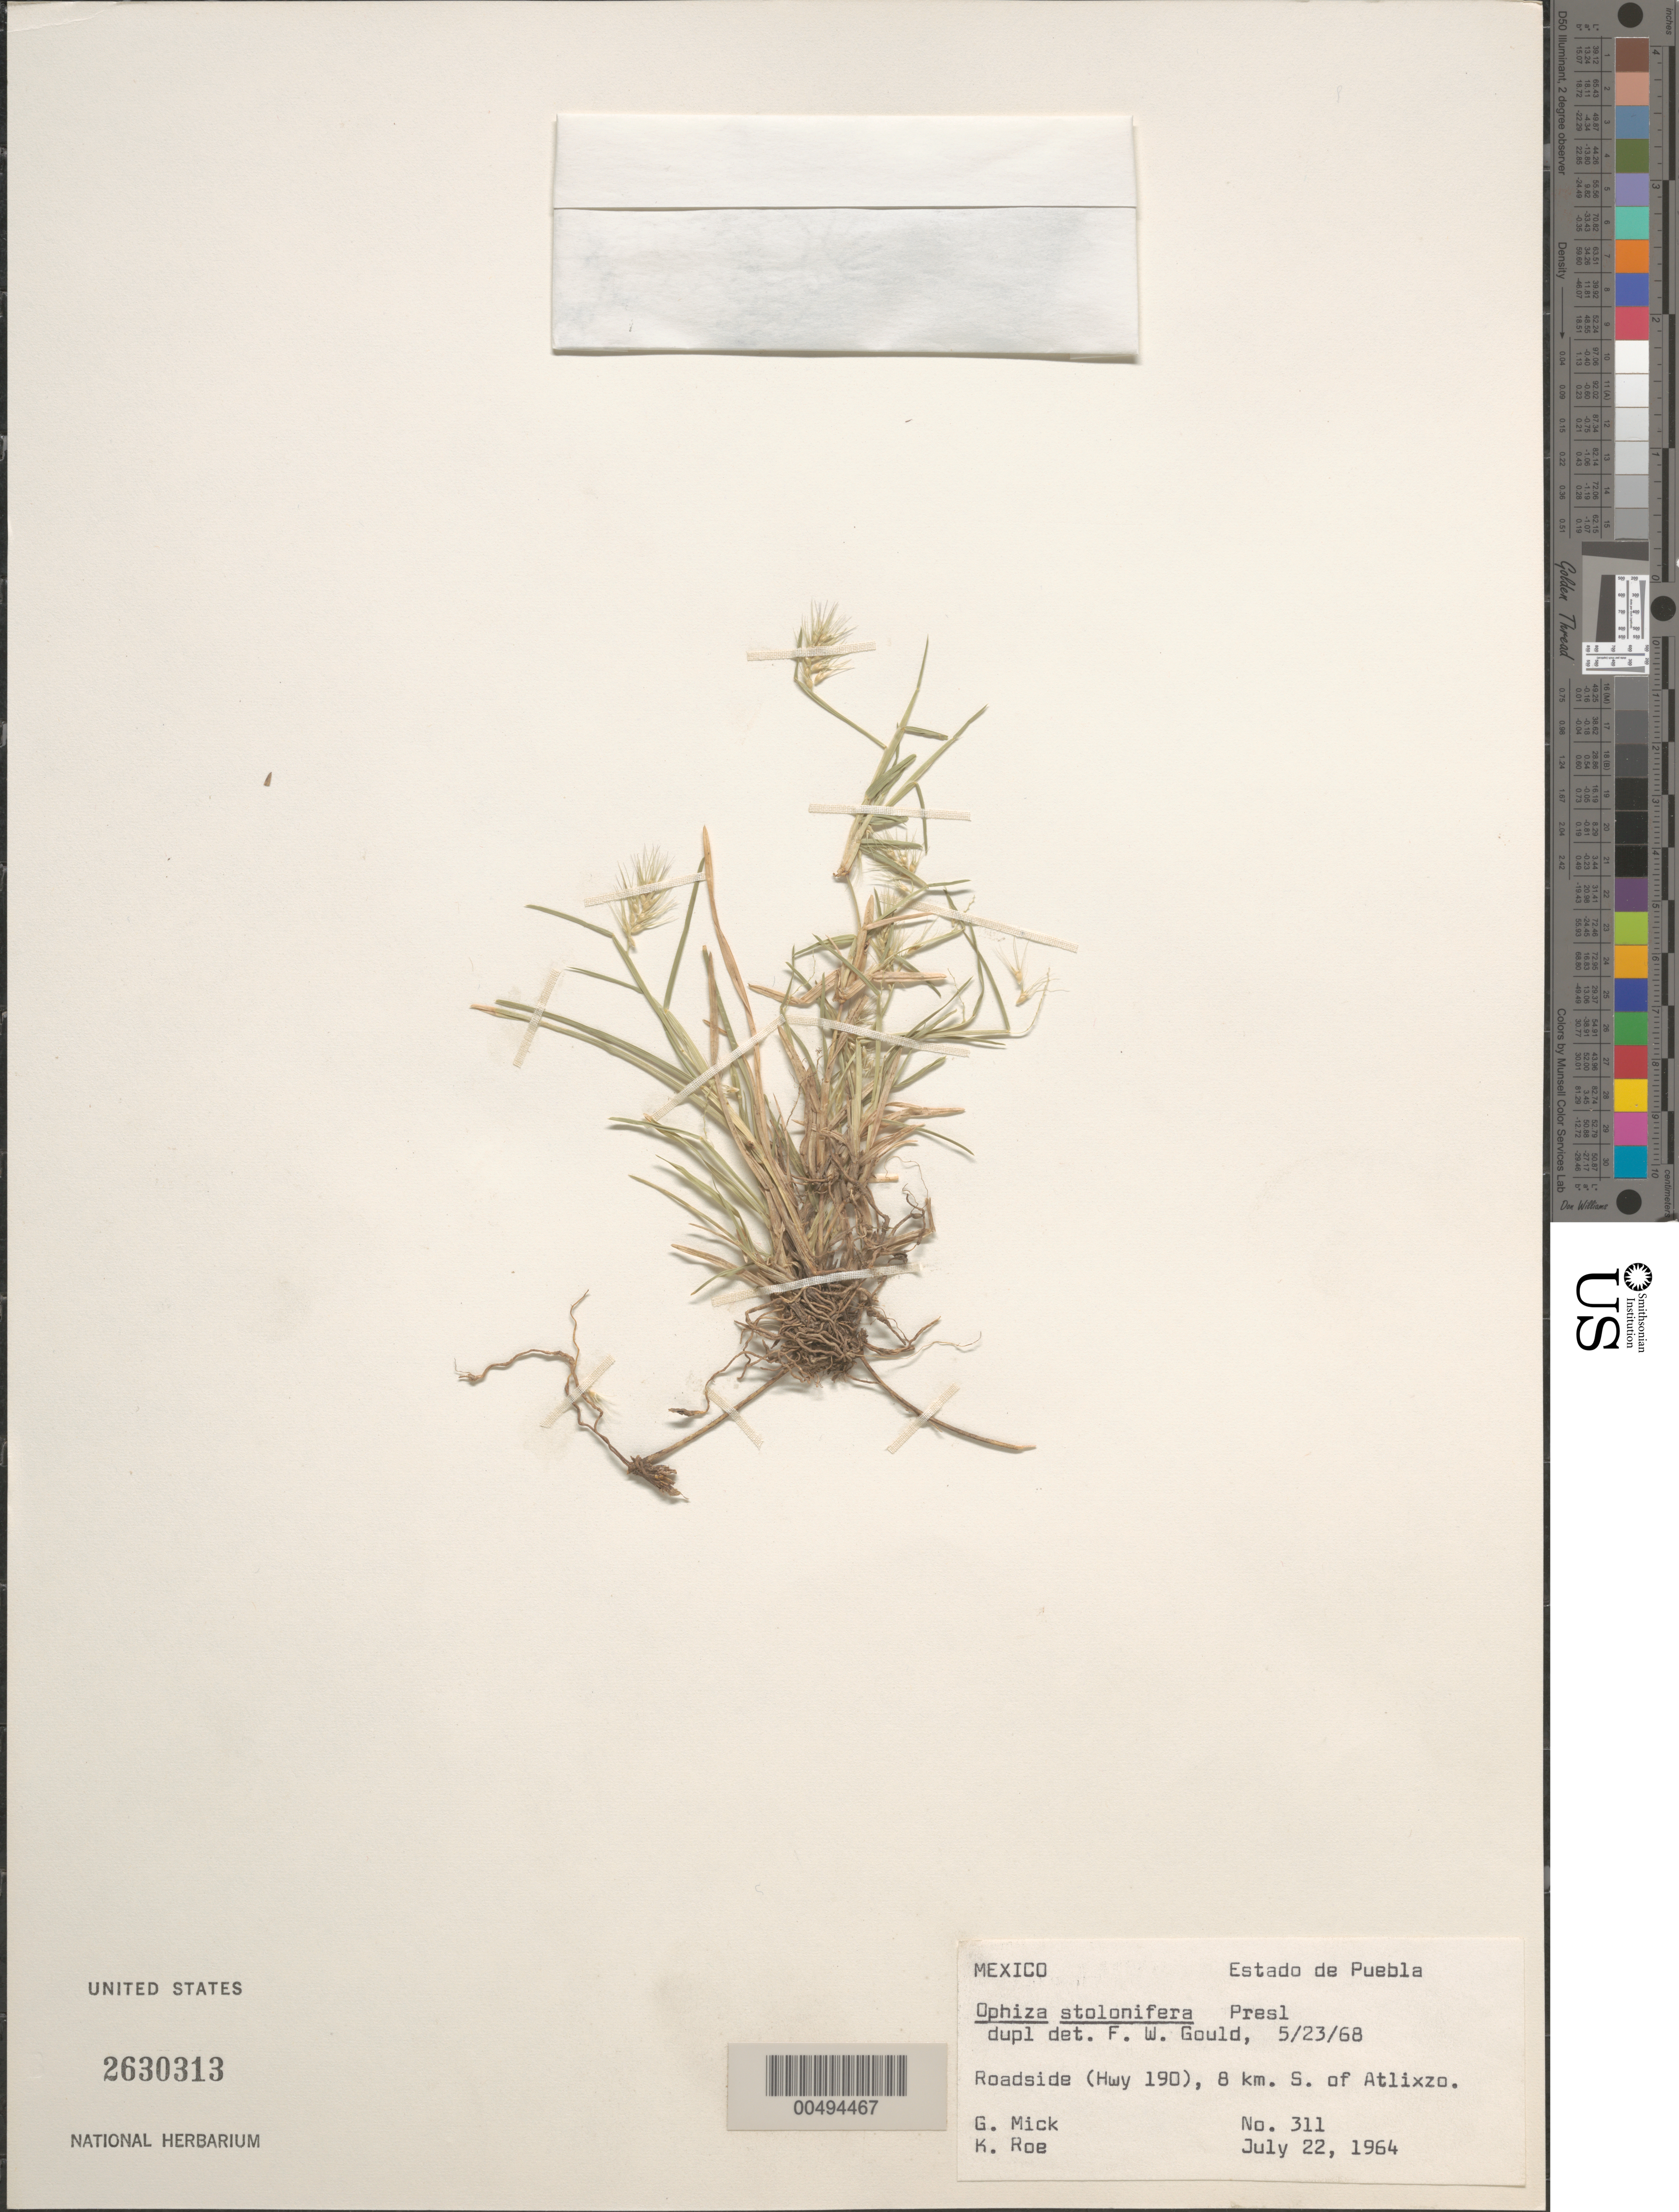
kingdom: Plantae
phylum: Tracheophyta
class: Liliopsida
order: Poales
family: Poaceae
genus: Opizia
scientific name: Opizia stolonifera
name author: J. Presl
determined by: Gould, F. W.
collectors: G. Mick & K. E. Roe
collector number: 311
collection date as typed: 22 Jul 1964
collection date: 1964-07-22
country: Mexico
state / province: Puebla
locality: Hwy 190, 8 km S of Atlixzo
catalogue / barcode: US 2630313